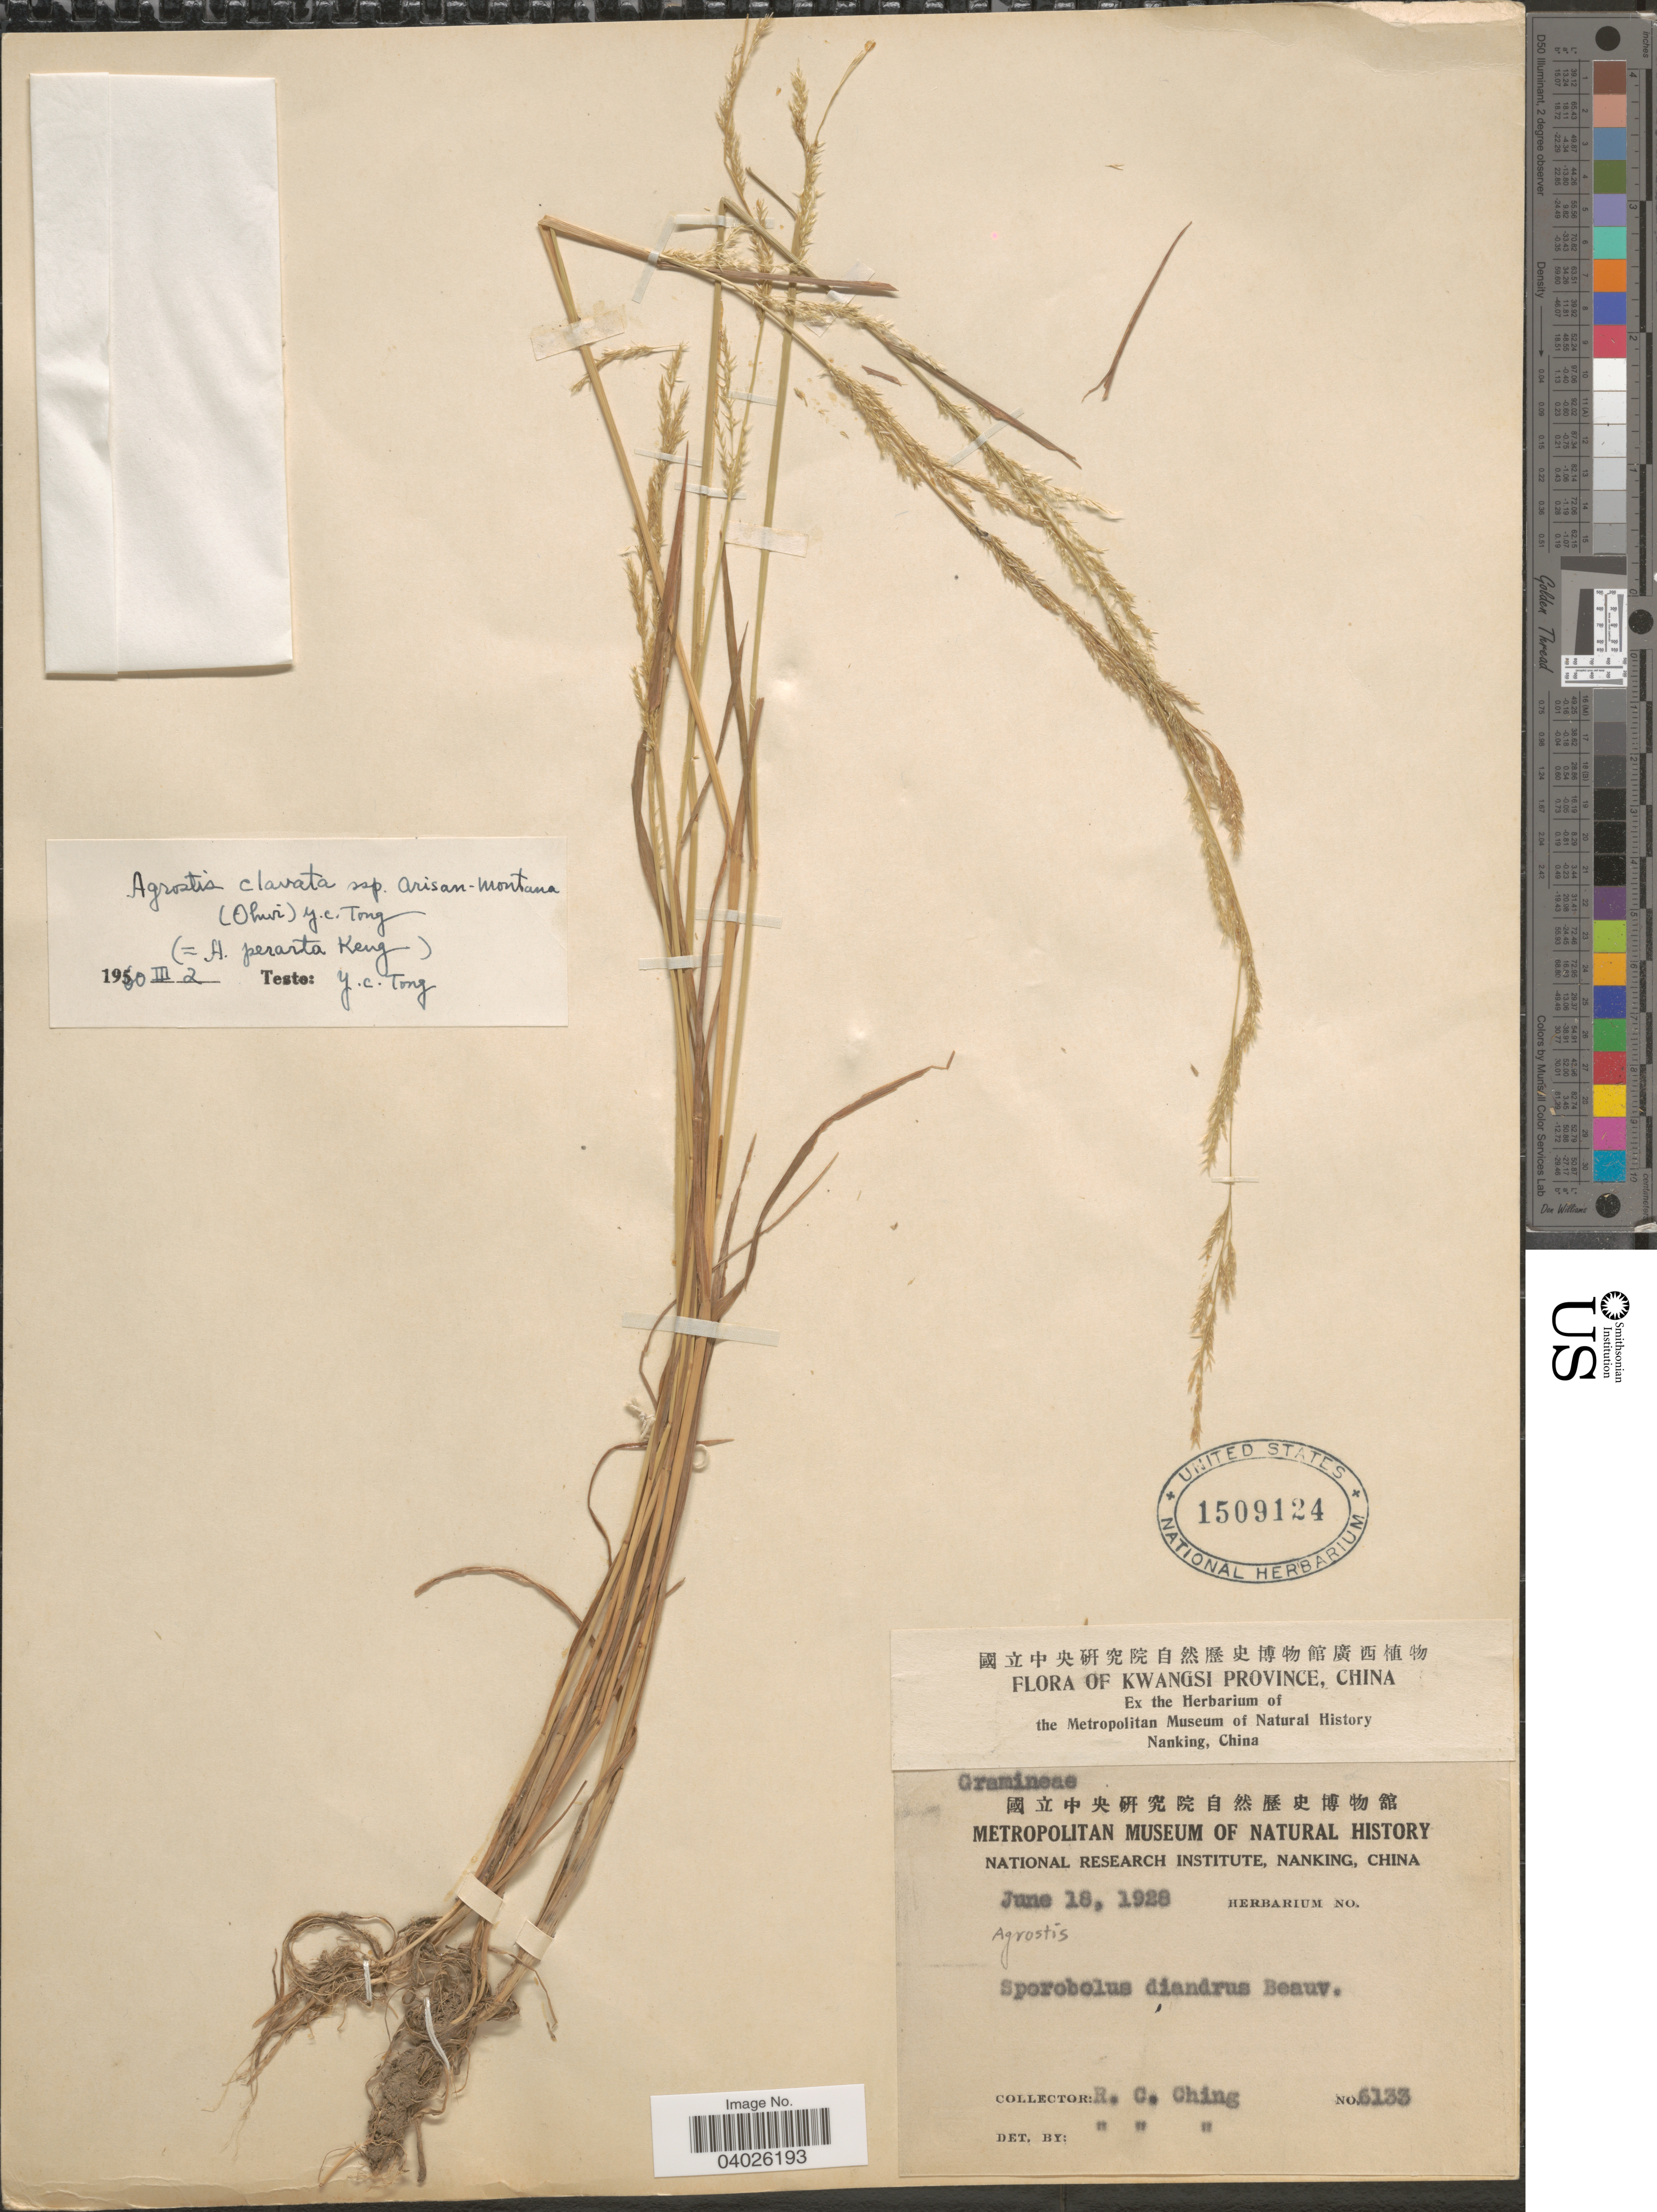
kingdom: Plantae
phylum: Tracheophyta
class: Liliopsida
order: Poales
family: Poaceae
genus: Agrostis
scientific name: Agrostis clavata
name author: Trin.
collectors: R. C. Ching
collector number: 6133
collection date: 1928-06-18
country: China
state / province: Guangxi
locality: Kwangsi Province.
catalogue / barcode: US 1509124